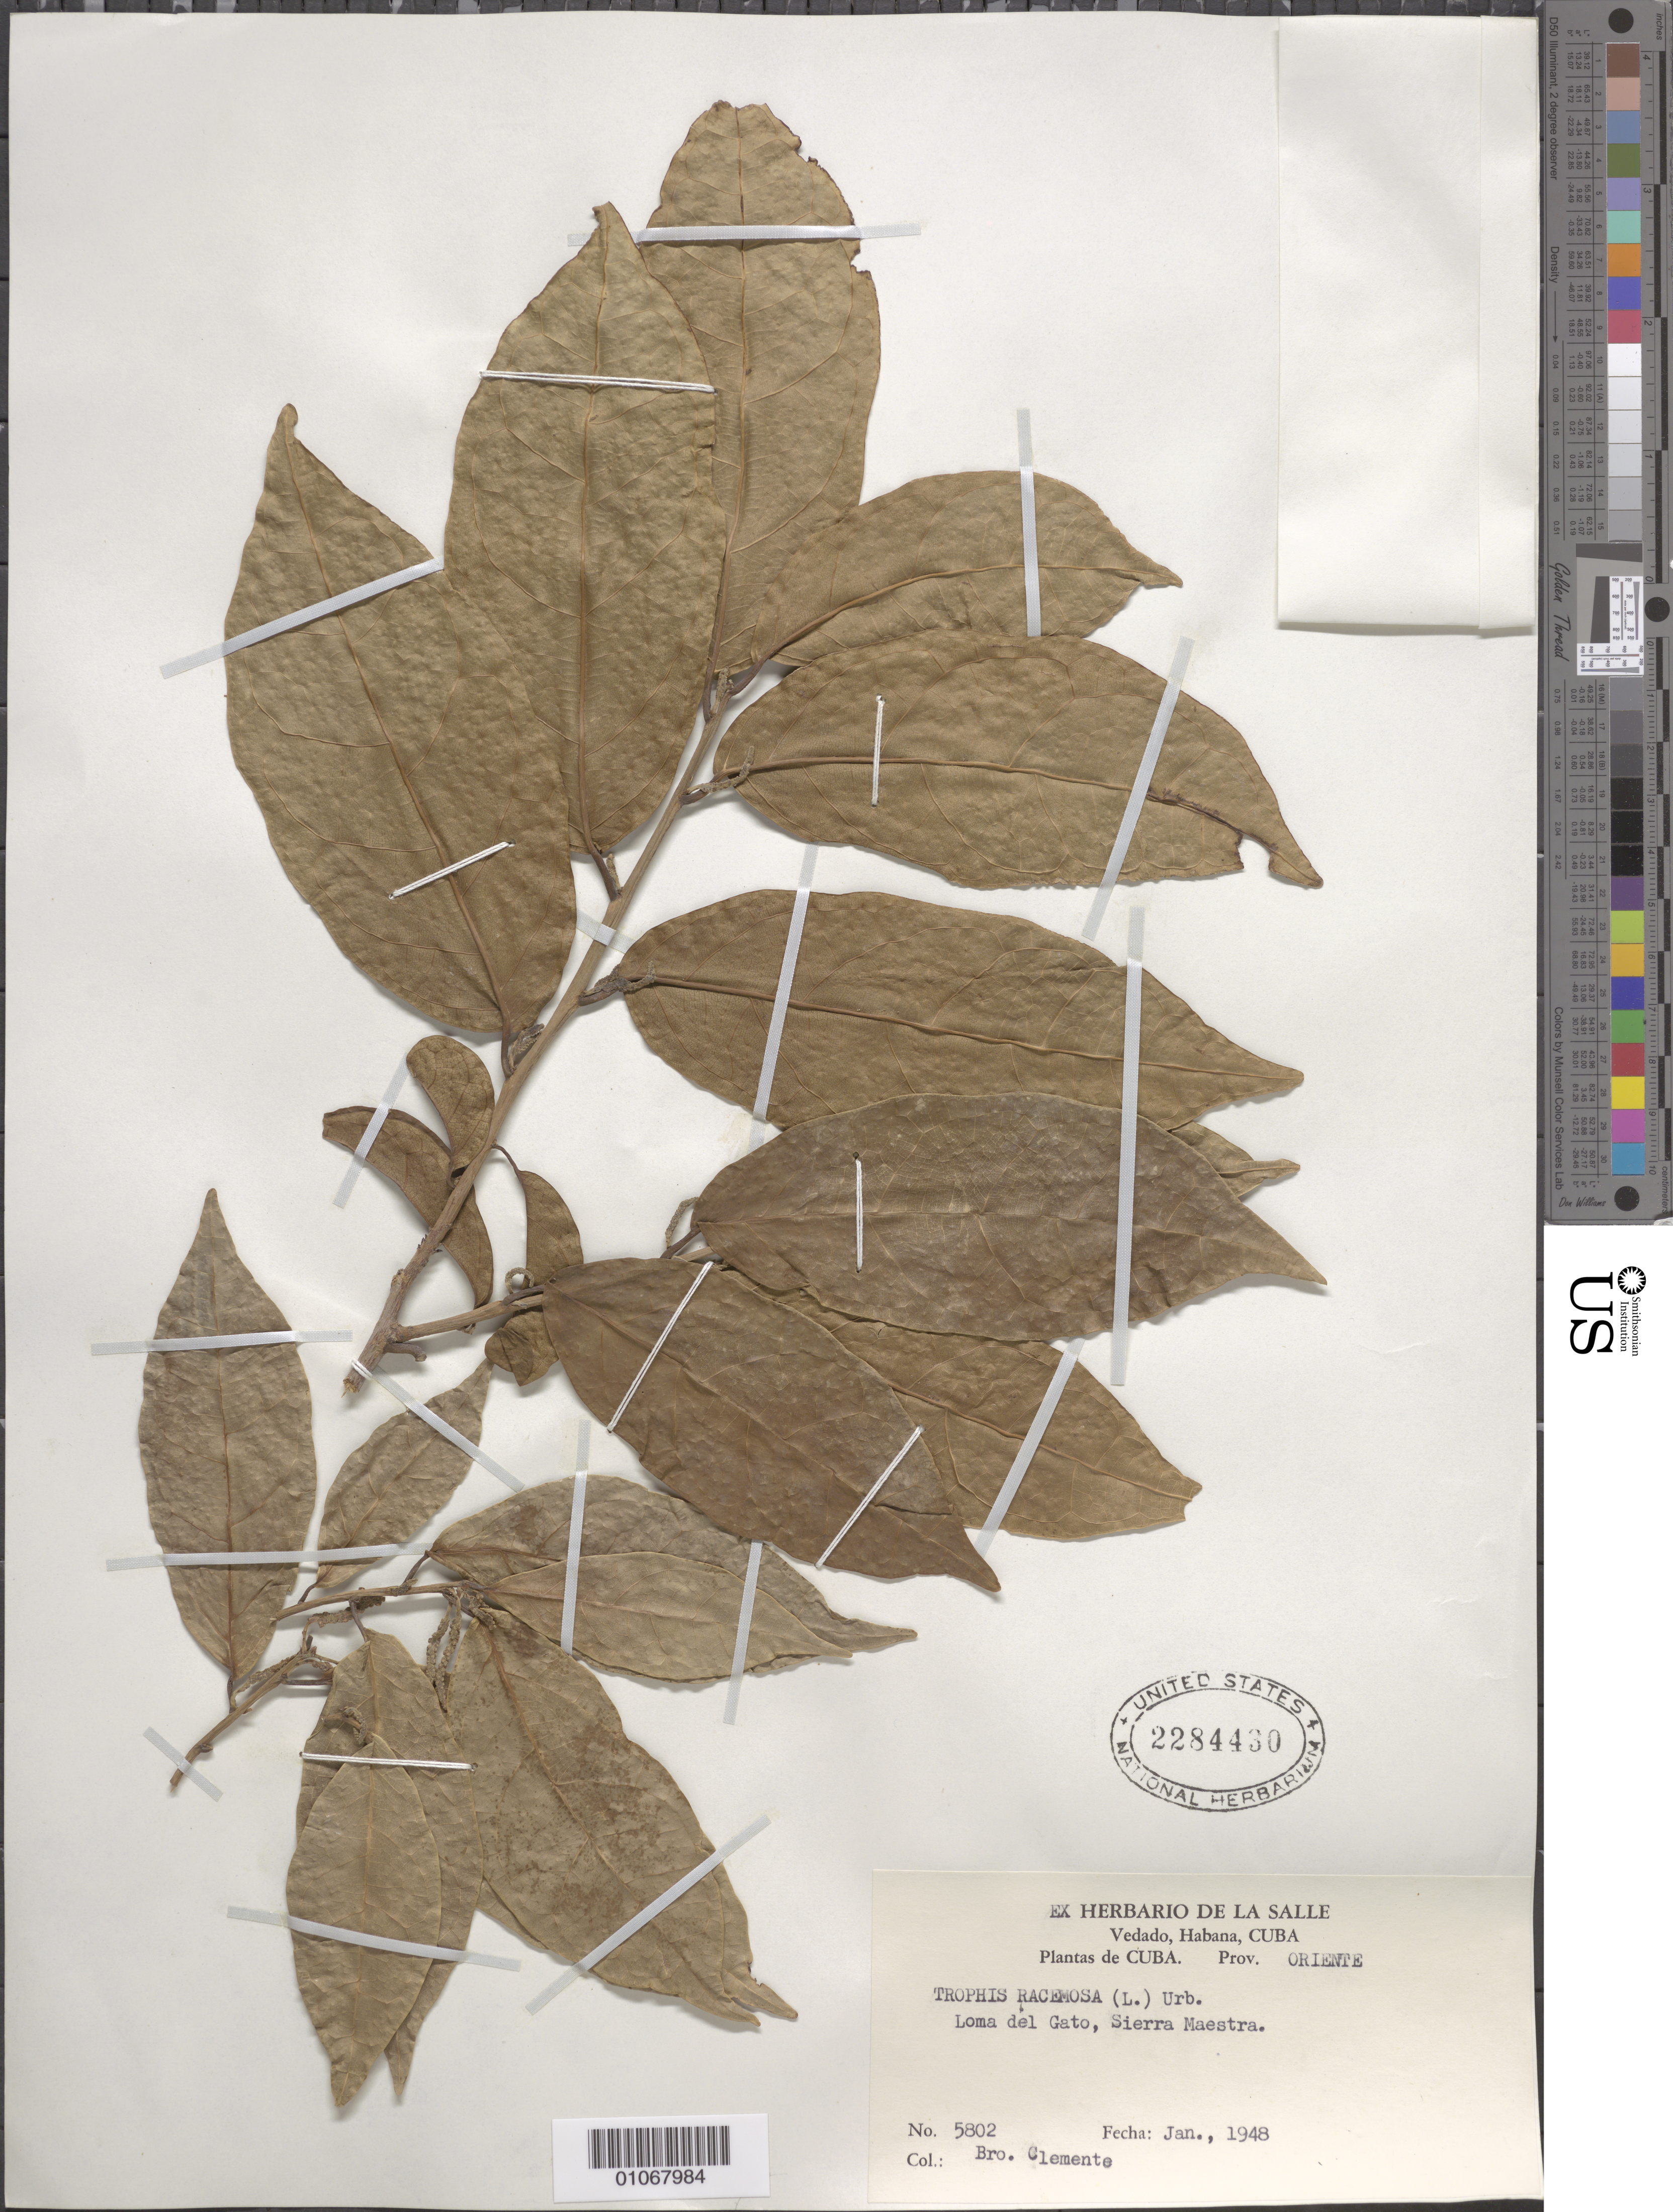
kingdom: Plantae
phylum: Tracheophyta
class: Magnoliopsida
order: Rosales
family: Moraceae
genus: Trophis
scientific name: Trophis racemosa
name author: (L.) Urb.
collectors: Bro. Clemente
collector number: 5802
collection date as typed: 01 Jan 1948 to 31 Jan 1948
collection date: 1948-01-01/1948-01-31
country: Cuba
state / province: Oriente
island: Cuba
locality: Loma del Gato, Sierra Maestra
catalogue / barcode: US 2284430